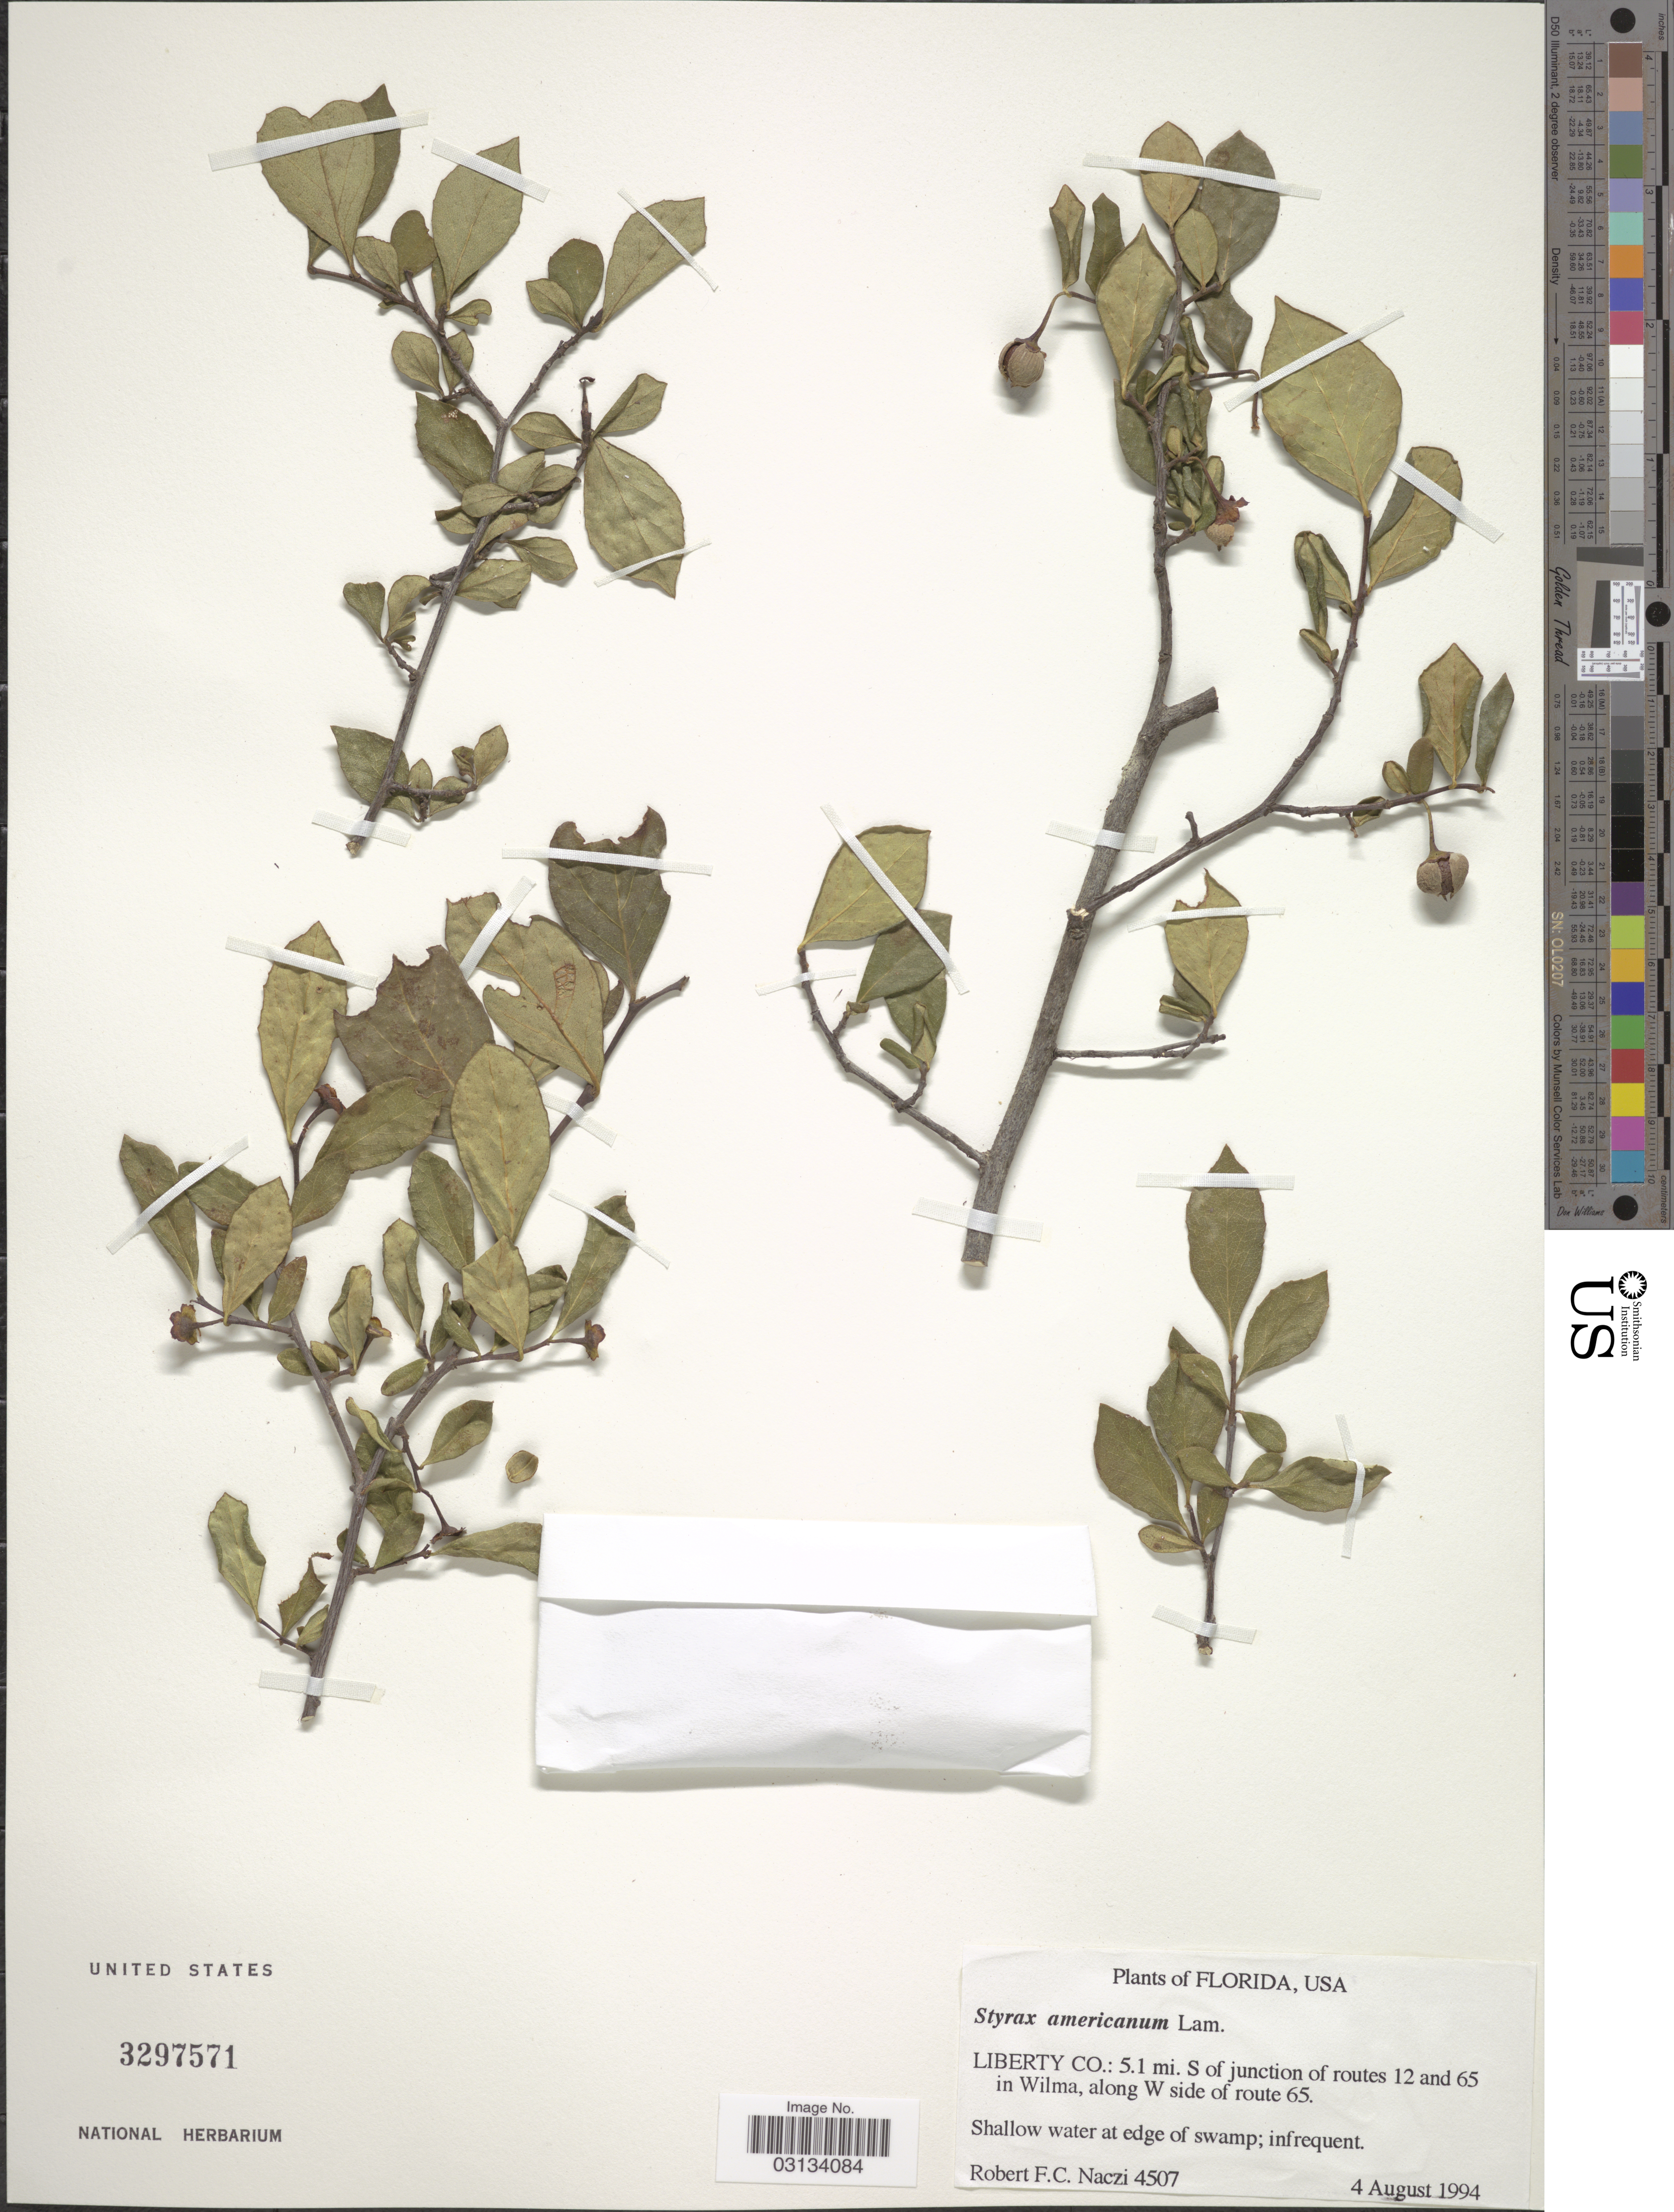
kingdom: Plantae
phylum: Tracheophyta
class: Magnoliopsida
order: Ericales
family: Styracaceae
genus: Styrax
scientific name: Styrax americanus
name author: Lam.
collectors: R. F. C. Naczi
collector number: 4507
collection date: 1994-08-04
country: United States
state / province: Florida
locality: USA. Liberty Co.: 5.1 mi. S of junction of routes 12 and 65 in Wilma, along W side of route 65.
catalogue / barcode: US 3297571